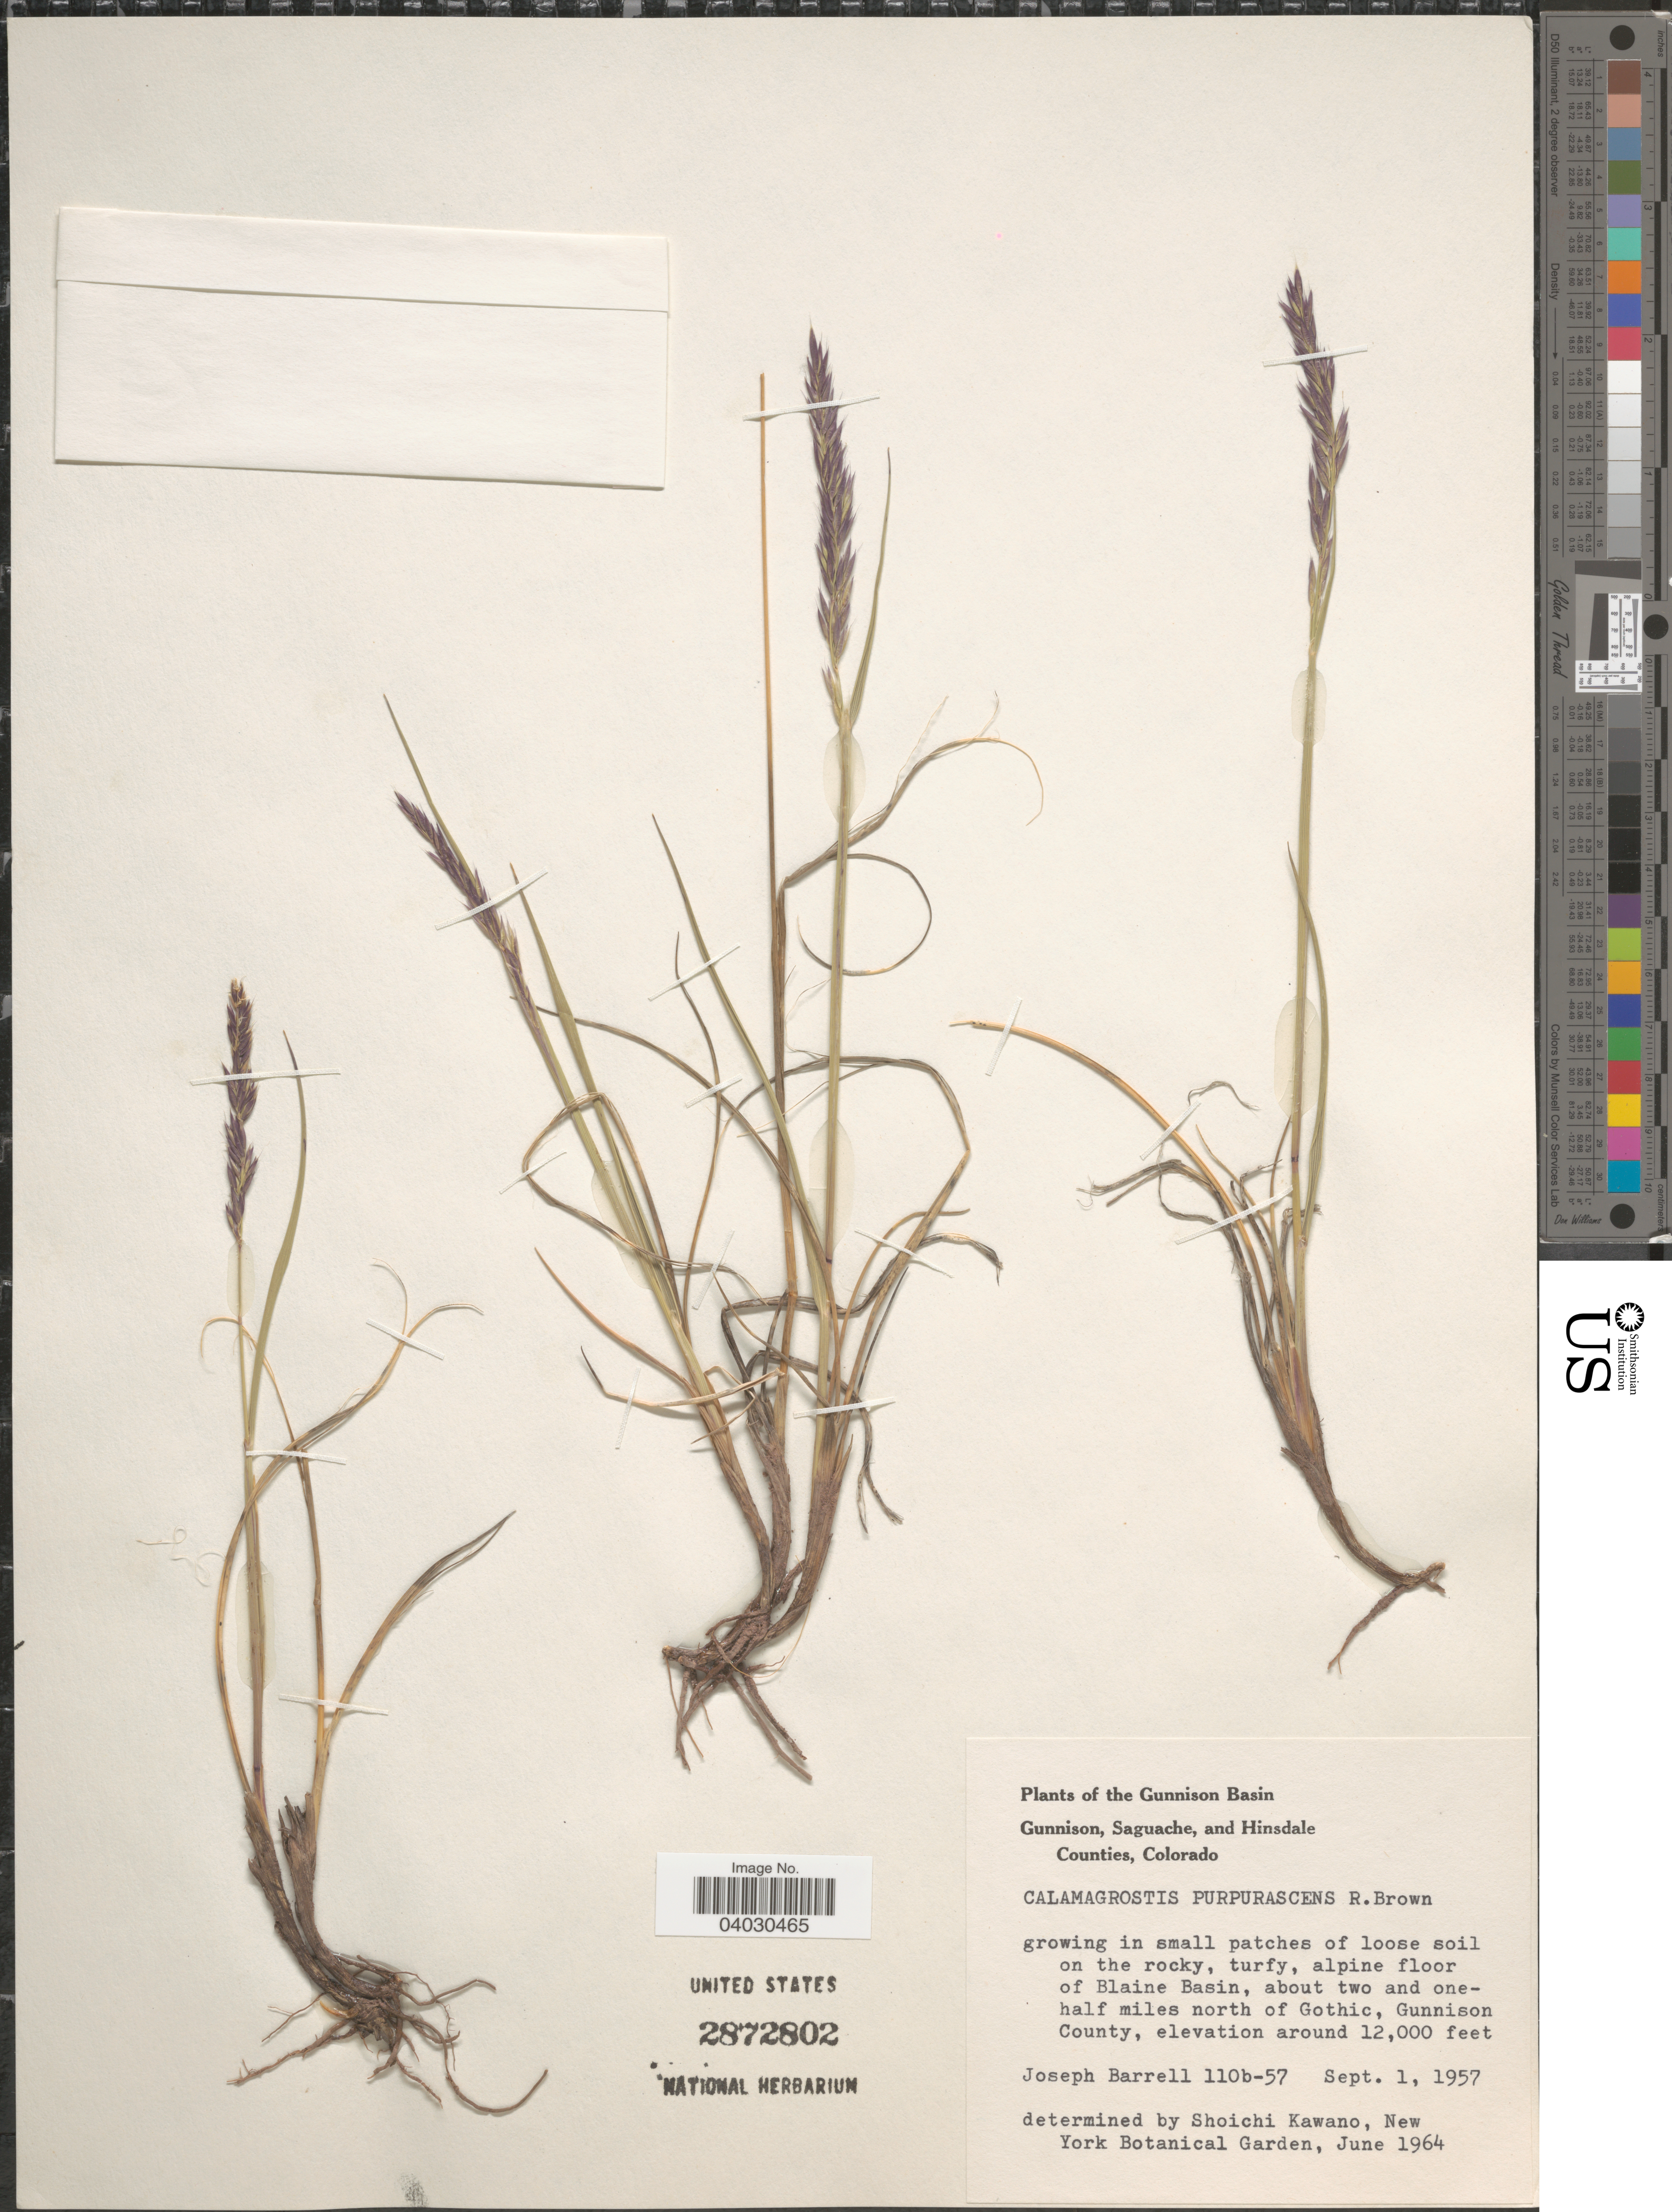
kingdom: Plantae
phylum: Tracheophyta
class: Liliopsida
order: Poales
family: Poaceae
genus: Calamagrostis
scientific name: Calamagrostis purpurascens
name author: R. Br.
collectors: J. Barrell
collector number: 110b-57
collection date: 1957-09-01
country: United States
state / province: Colorado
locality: Gunnison Basin. Alpine floor of Blaine Basin, about two and onehalf miles north of Gothic, Gunnison County.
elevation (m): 3658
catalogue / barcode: US 2872802